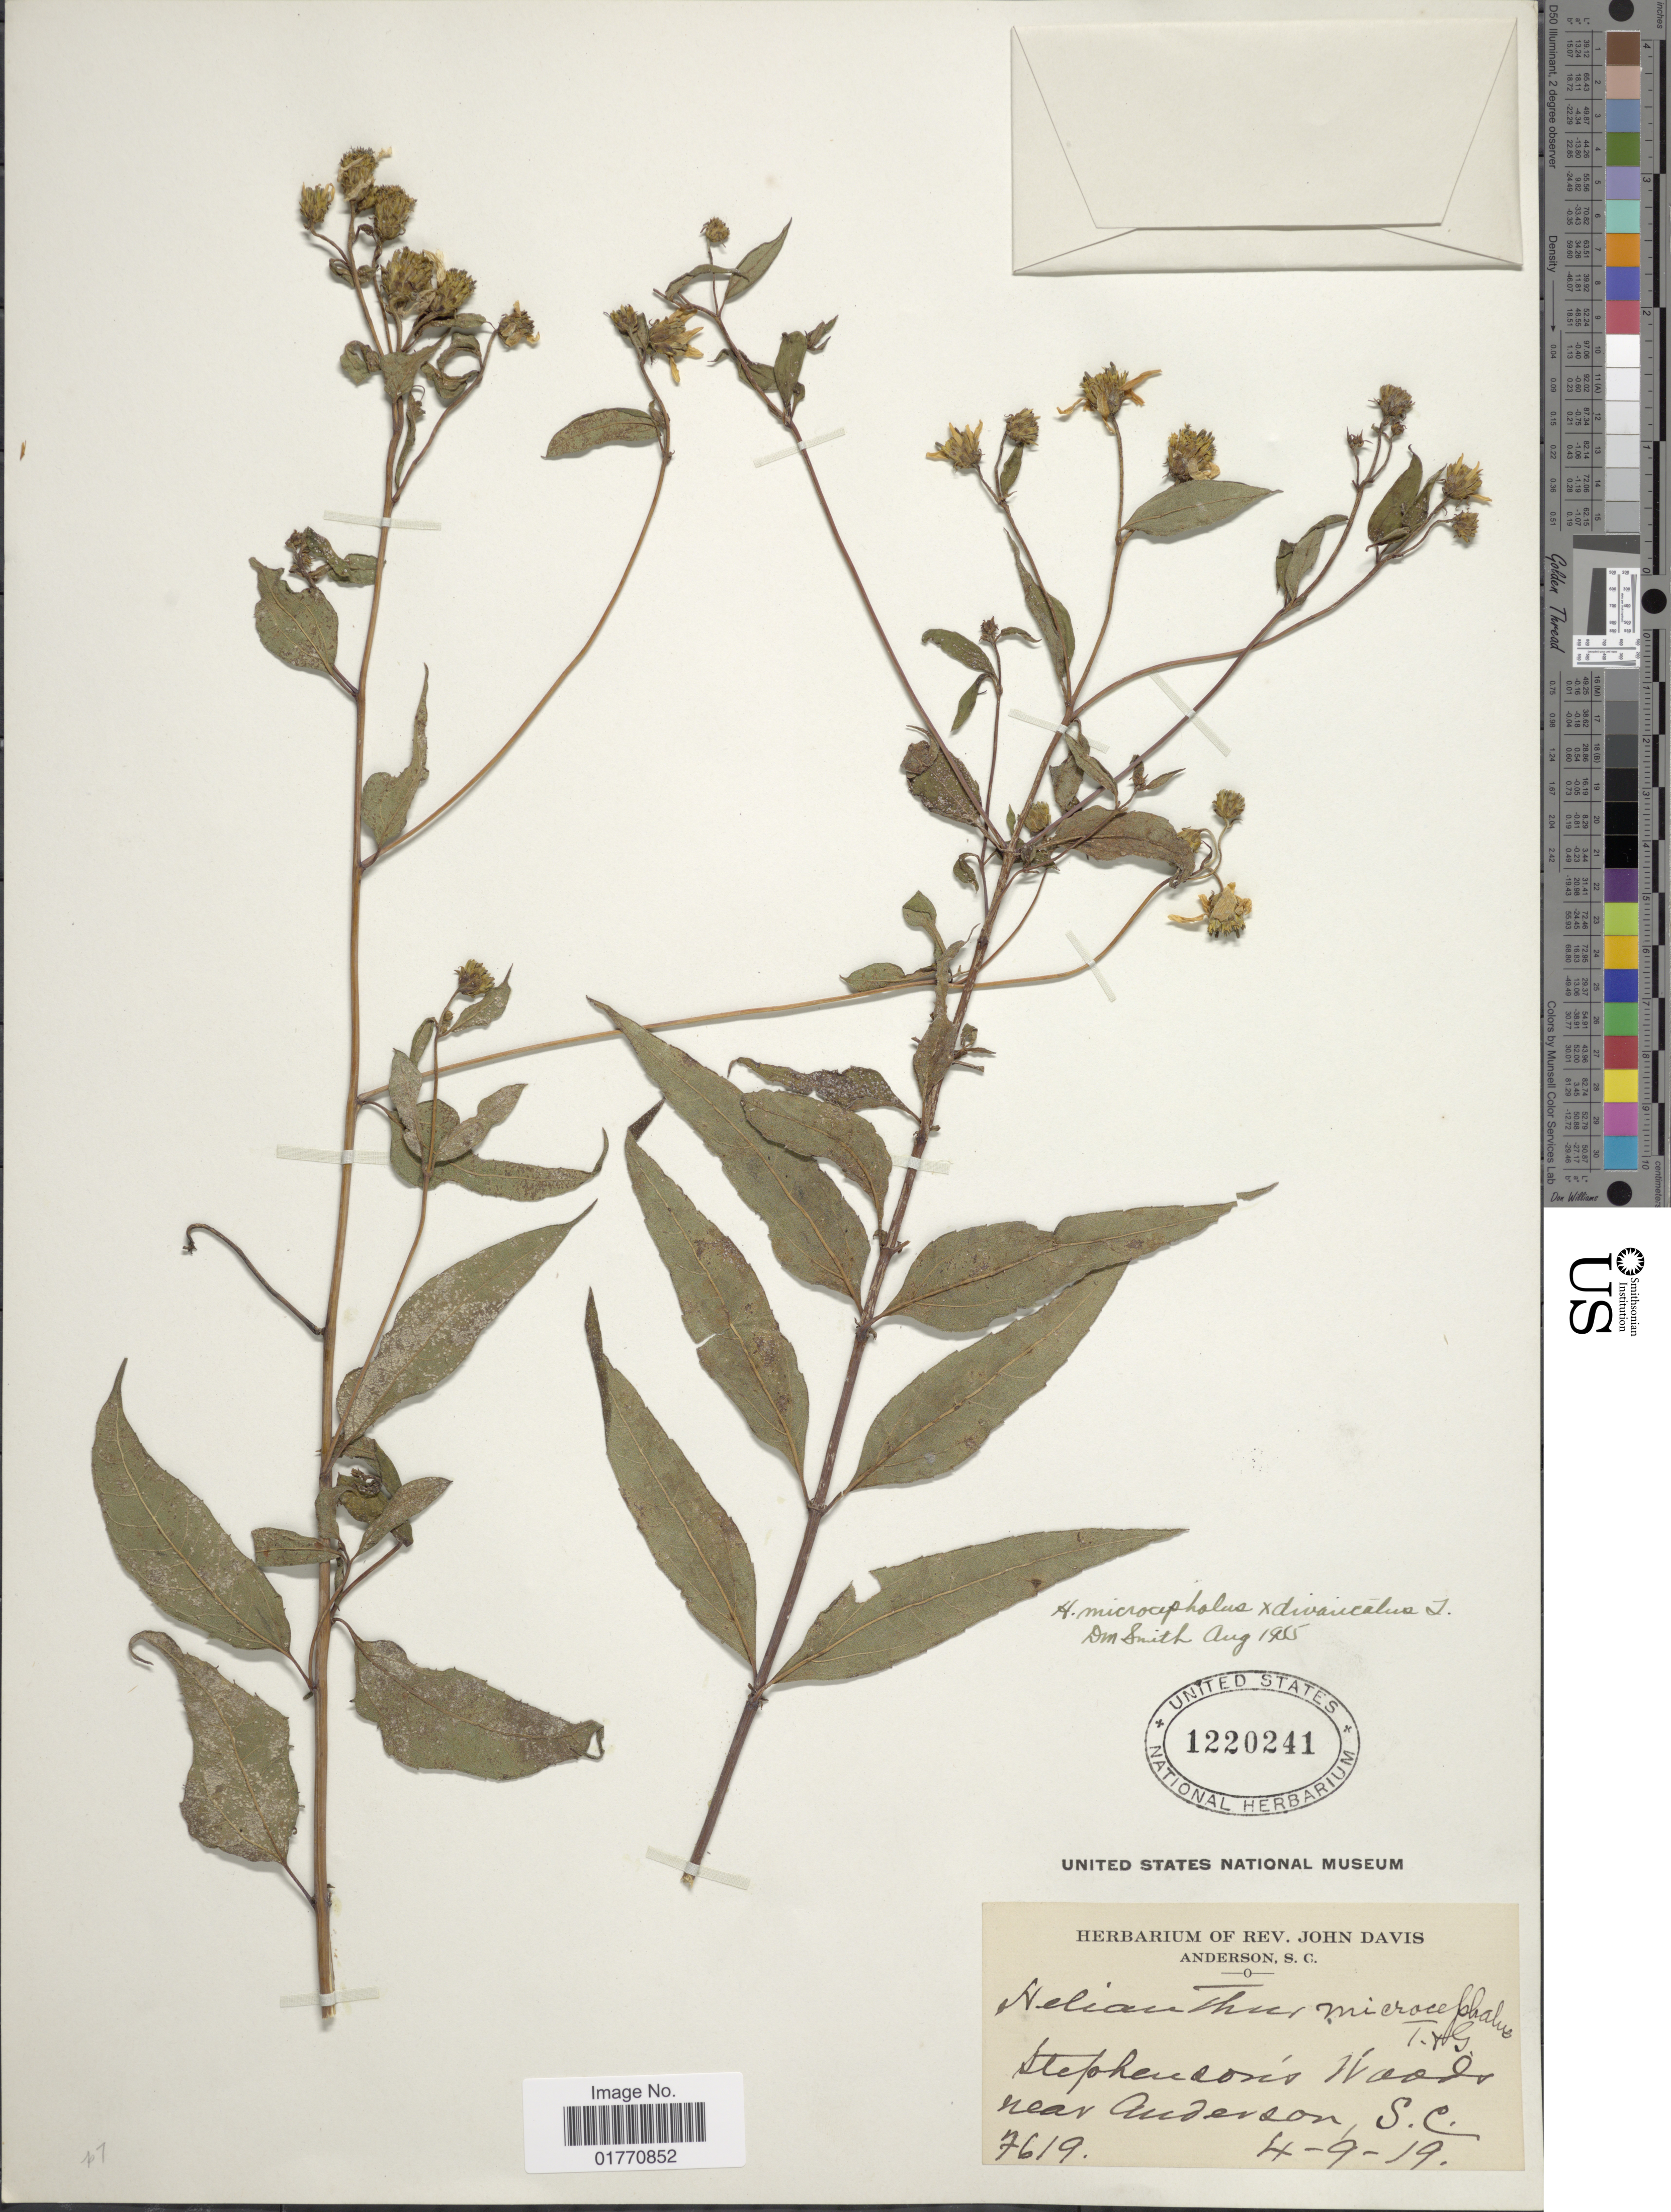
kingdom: Plantae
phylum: Tracheophyta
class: Magnoliopsida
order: Asterales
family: Asteraceae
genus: Helianthus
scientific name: Helianthus microcephalus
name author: Torr. & A. Gray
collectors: ex herb. Rev. John Davis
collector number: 7619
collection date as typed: Transcribed d/m/y: 9/4/19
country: United States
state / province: South Carolina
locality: Stephenson's Woods, near Anderson.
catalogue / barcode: US 1220241